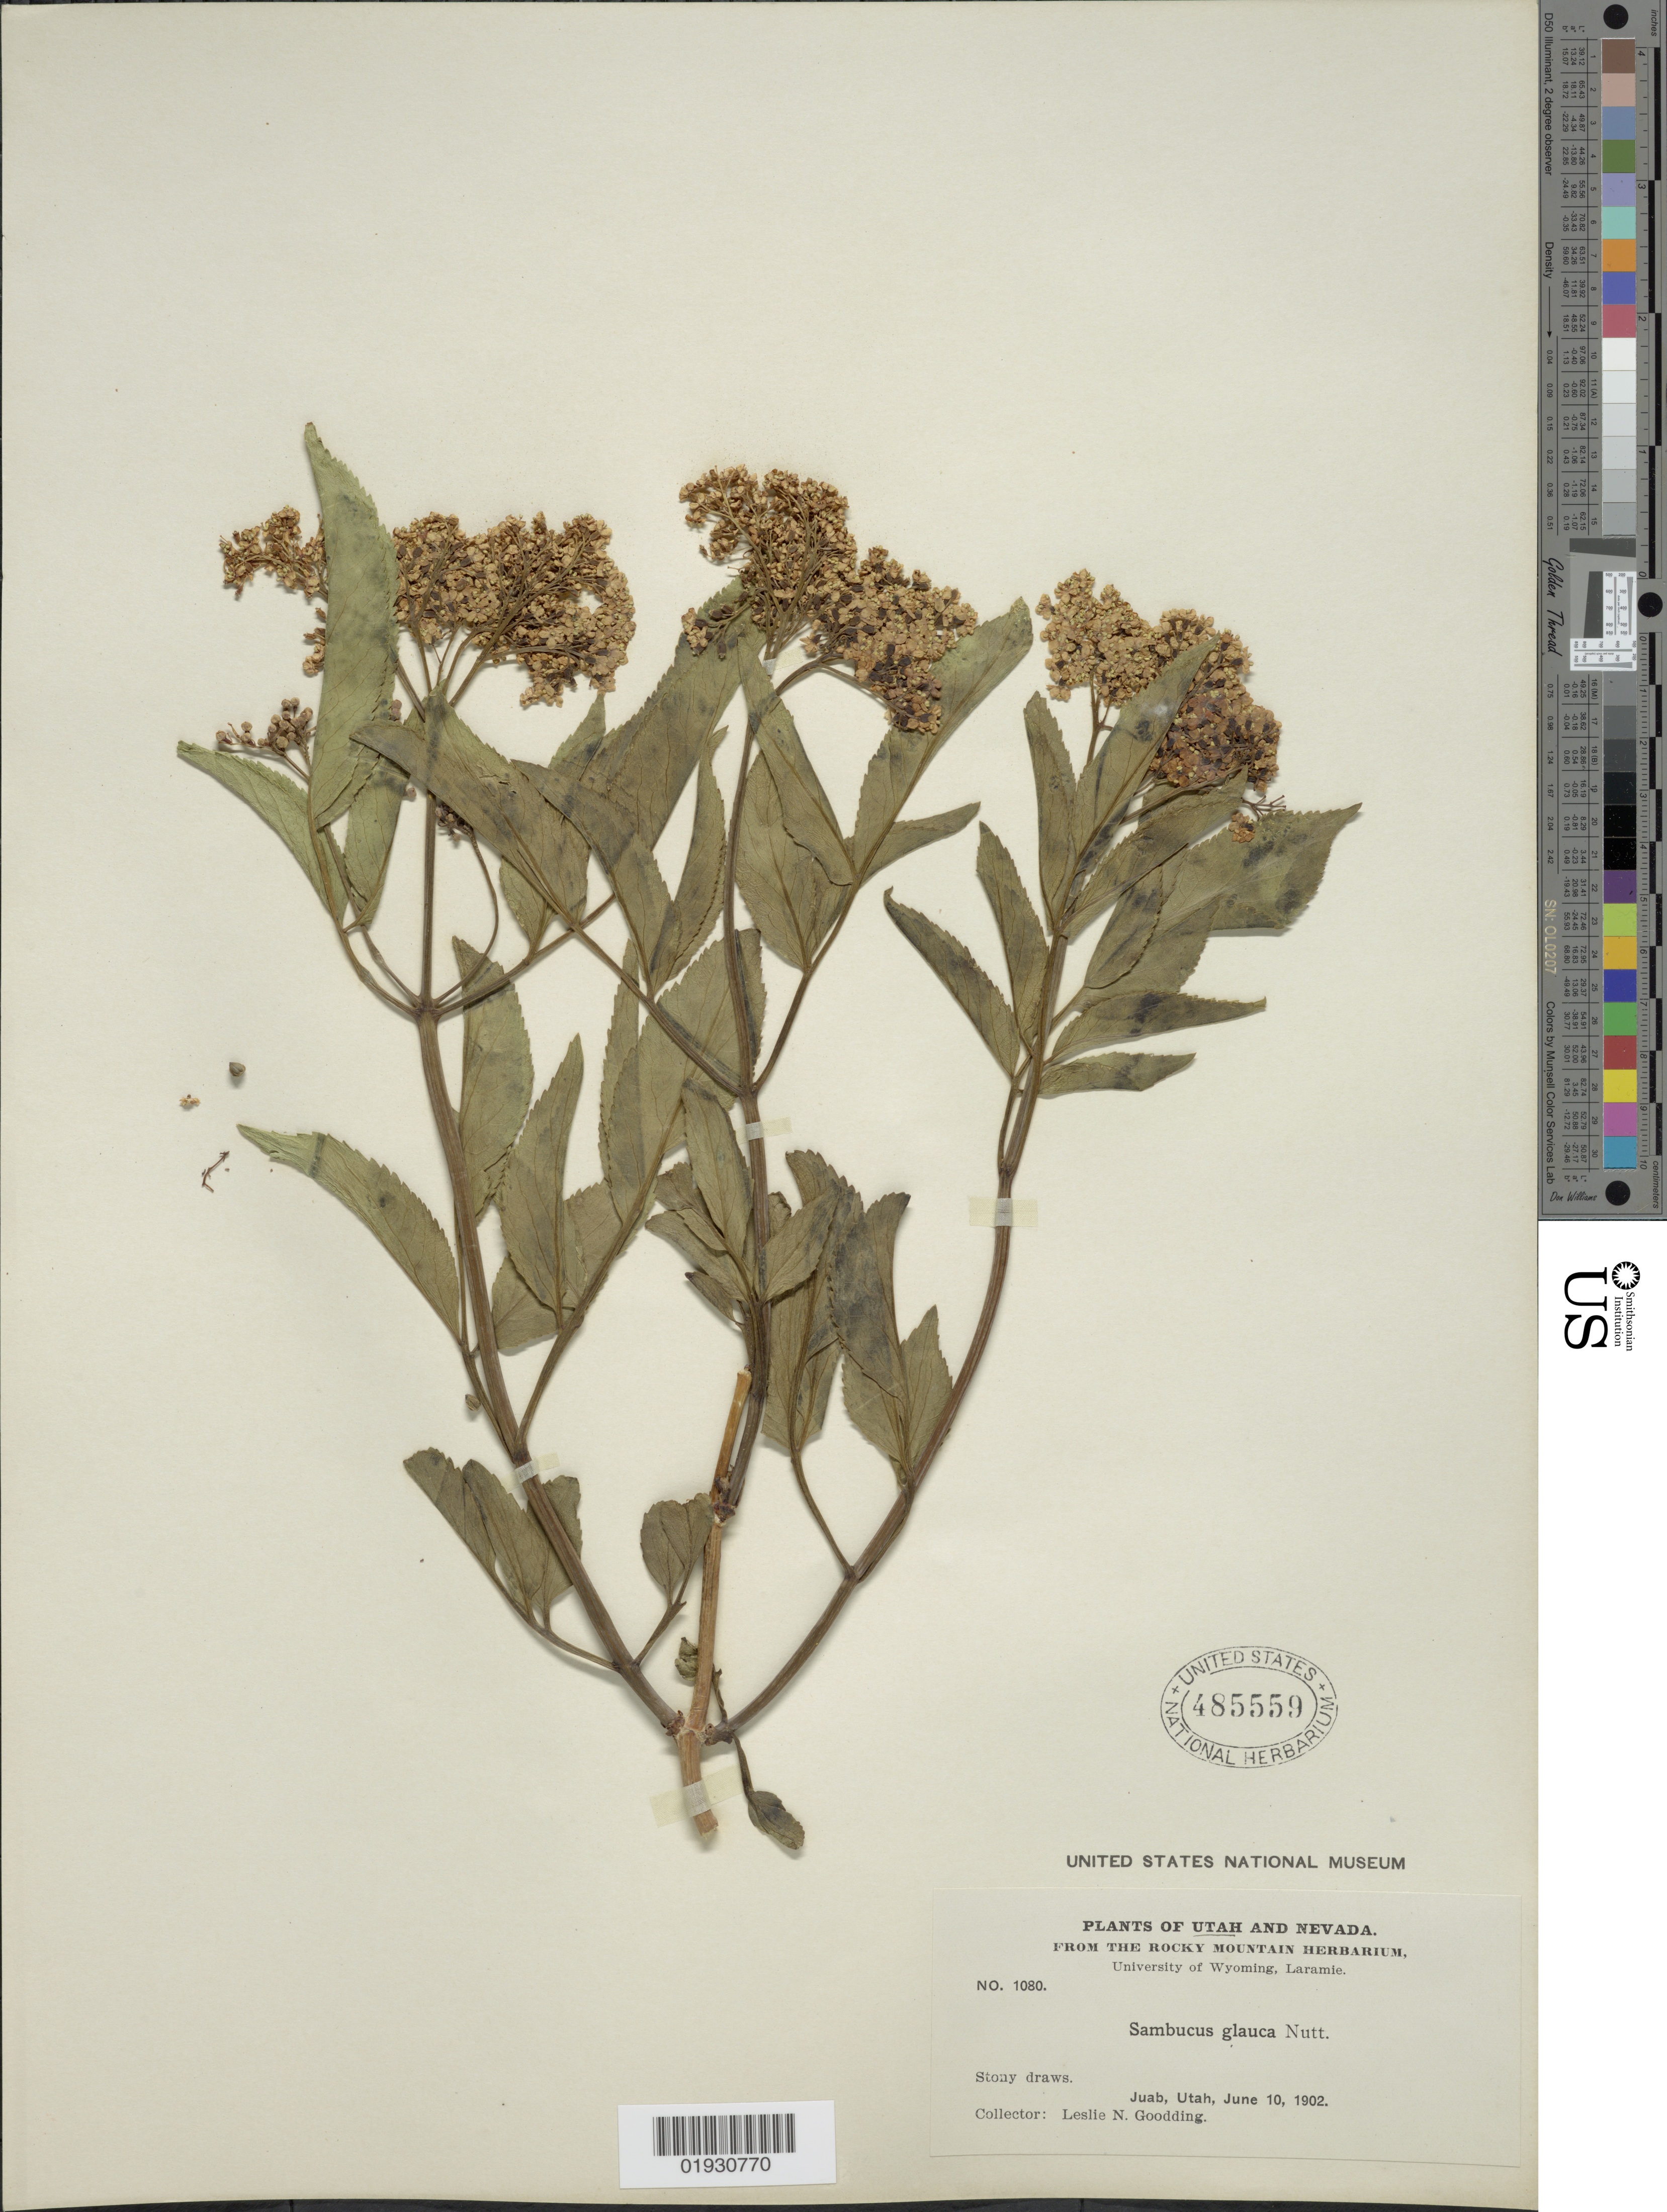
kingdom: Plantae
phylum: Tracheophyta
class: Magnoliopsida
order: Dipsacales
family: Viburnaceae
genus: Sambucus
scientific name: Sambucus cerulea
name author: Raf.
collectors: L. N. Goodding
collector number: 1080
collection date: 1902-06-10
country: United States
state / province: Utah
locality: Juab.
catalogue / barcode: US 485559